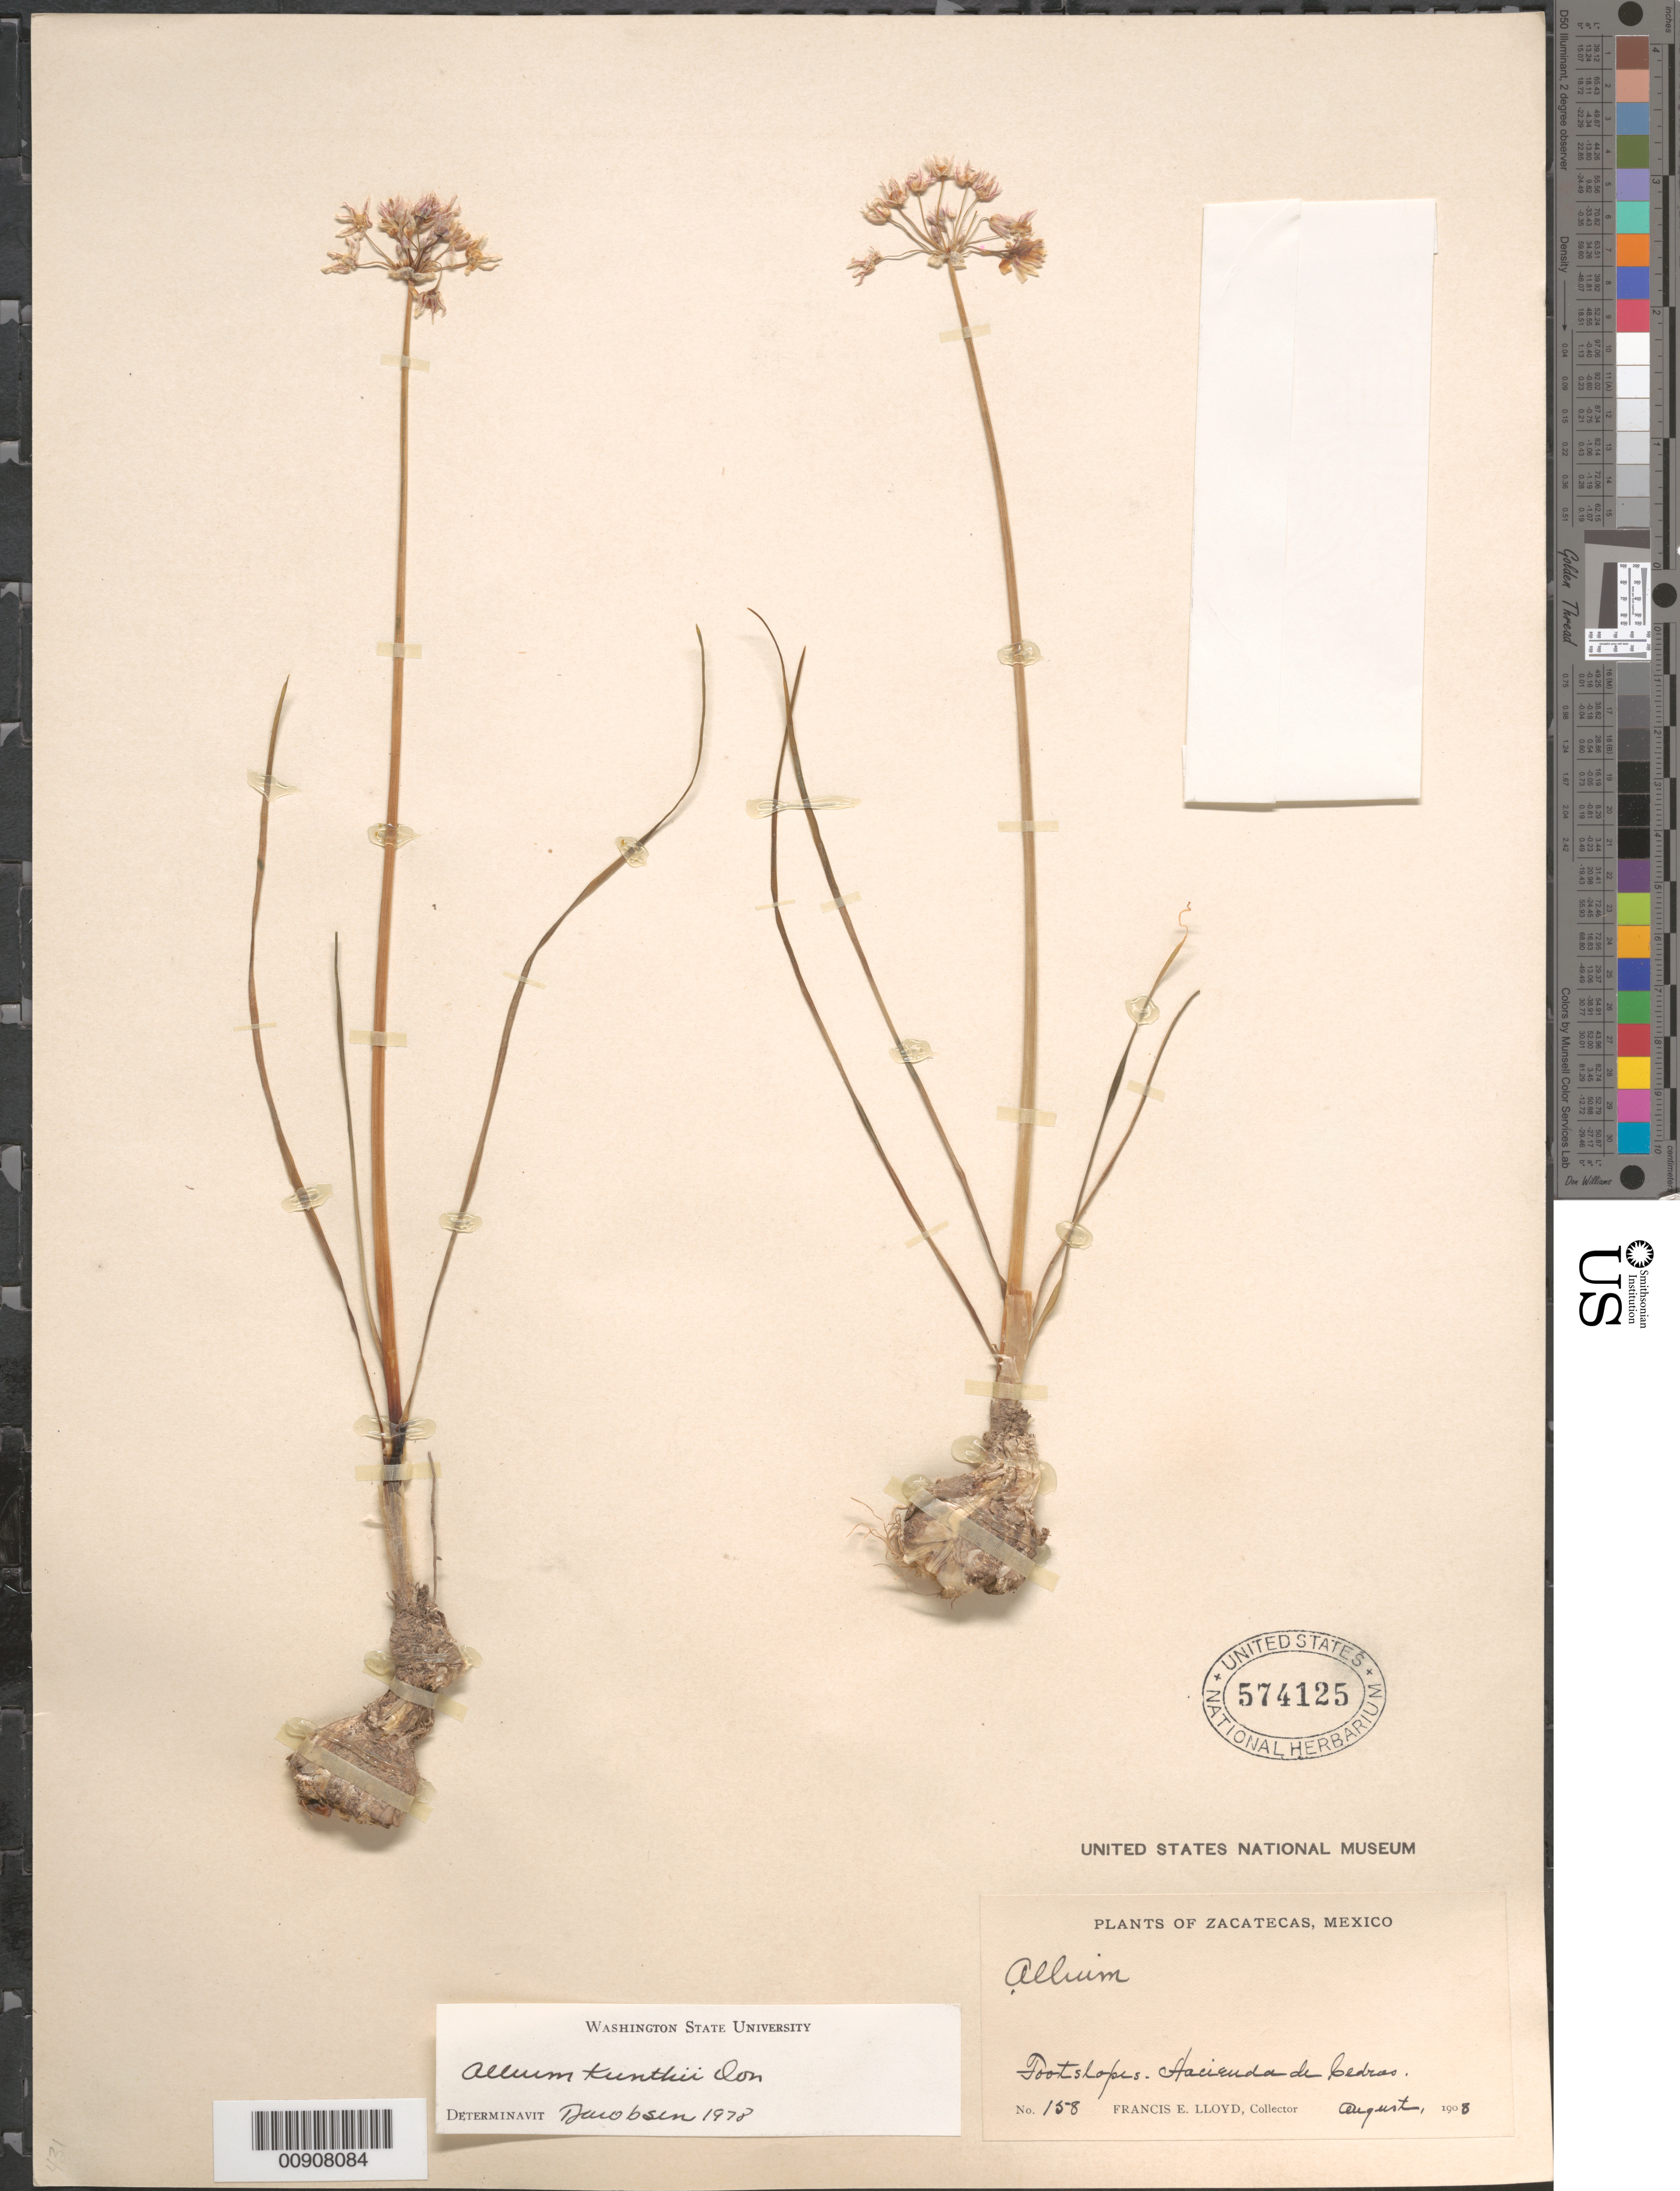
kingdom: Plantae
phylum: Tracheophyta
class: Liliopsida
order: Asparagales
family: Amaryllidaceae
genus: Allium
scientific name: Allium kunthii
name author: G. Don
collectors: F. E. Lloyd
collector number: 158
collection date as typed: Aug 1908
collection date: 1908-08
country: Mexico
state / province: Zacatecas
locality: Zacatecas: Hacienda de Cedros.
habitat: Footslopes.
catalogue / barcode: US 574125